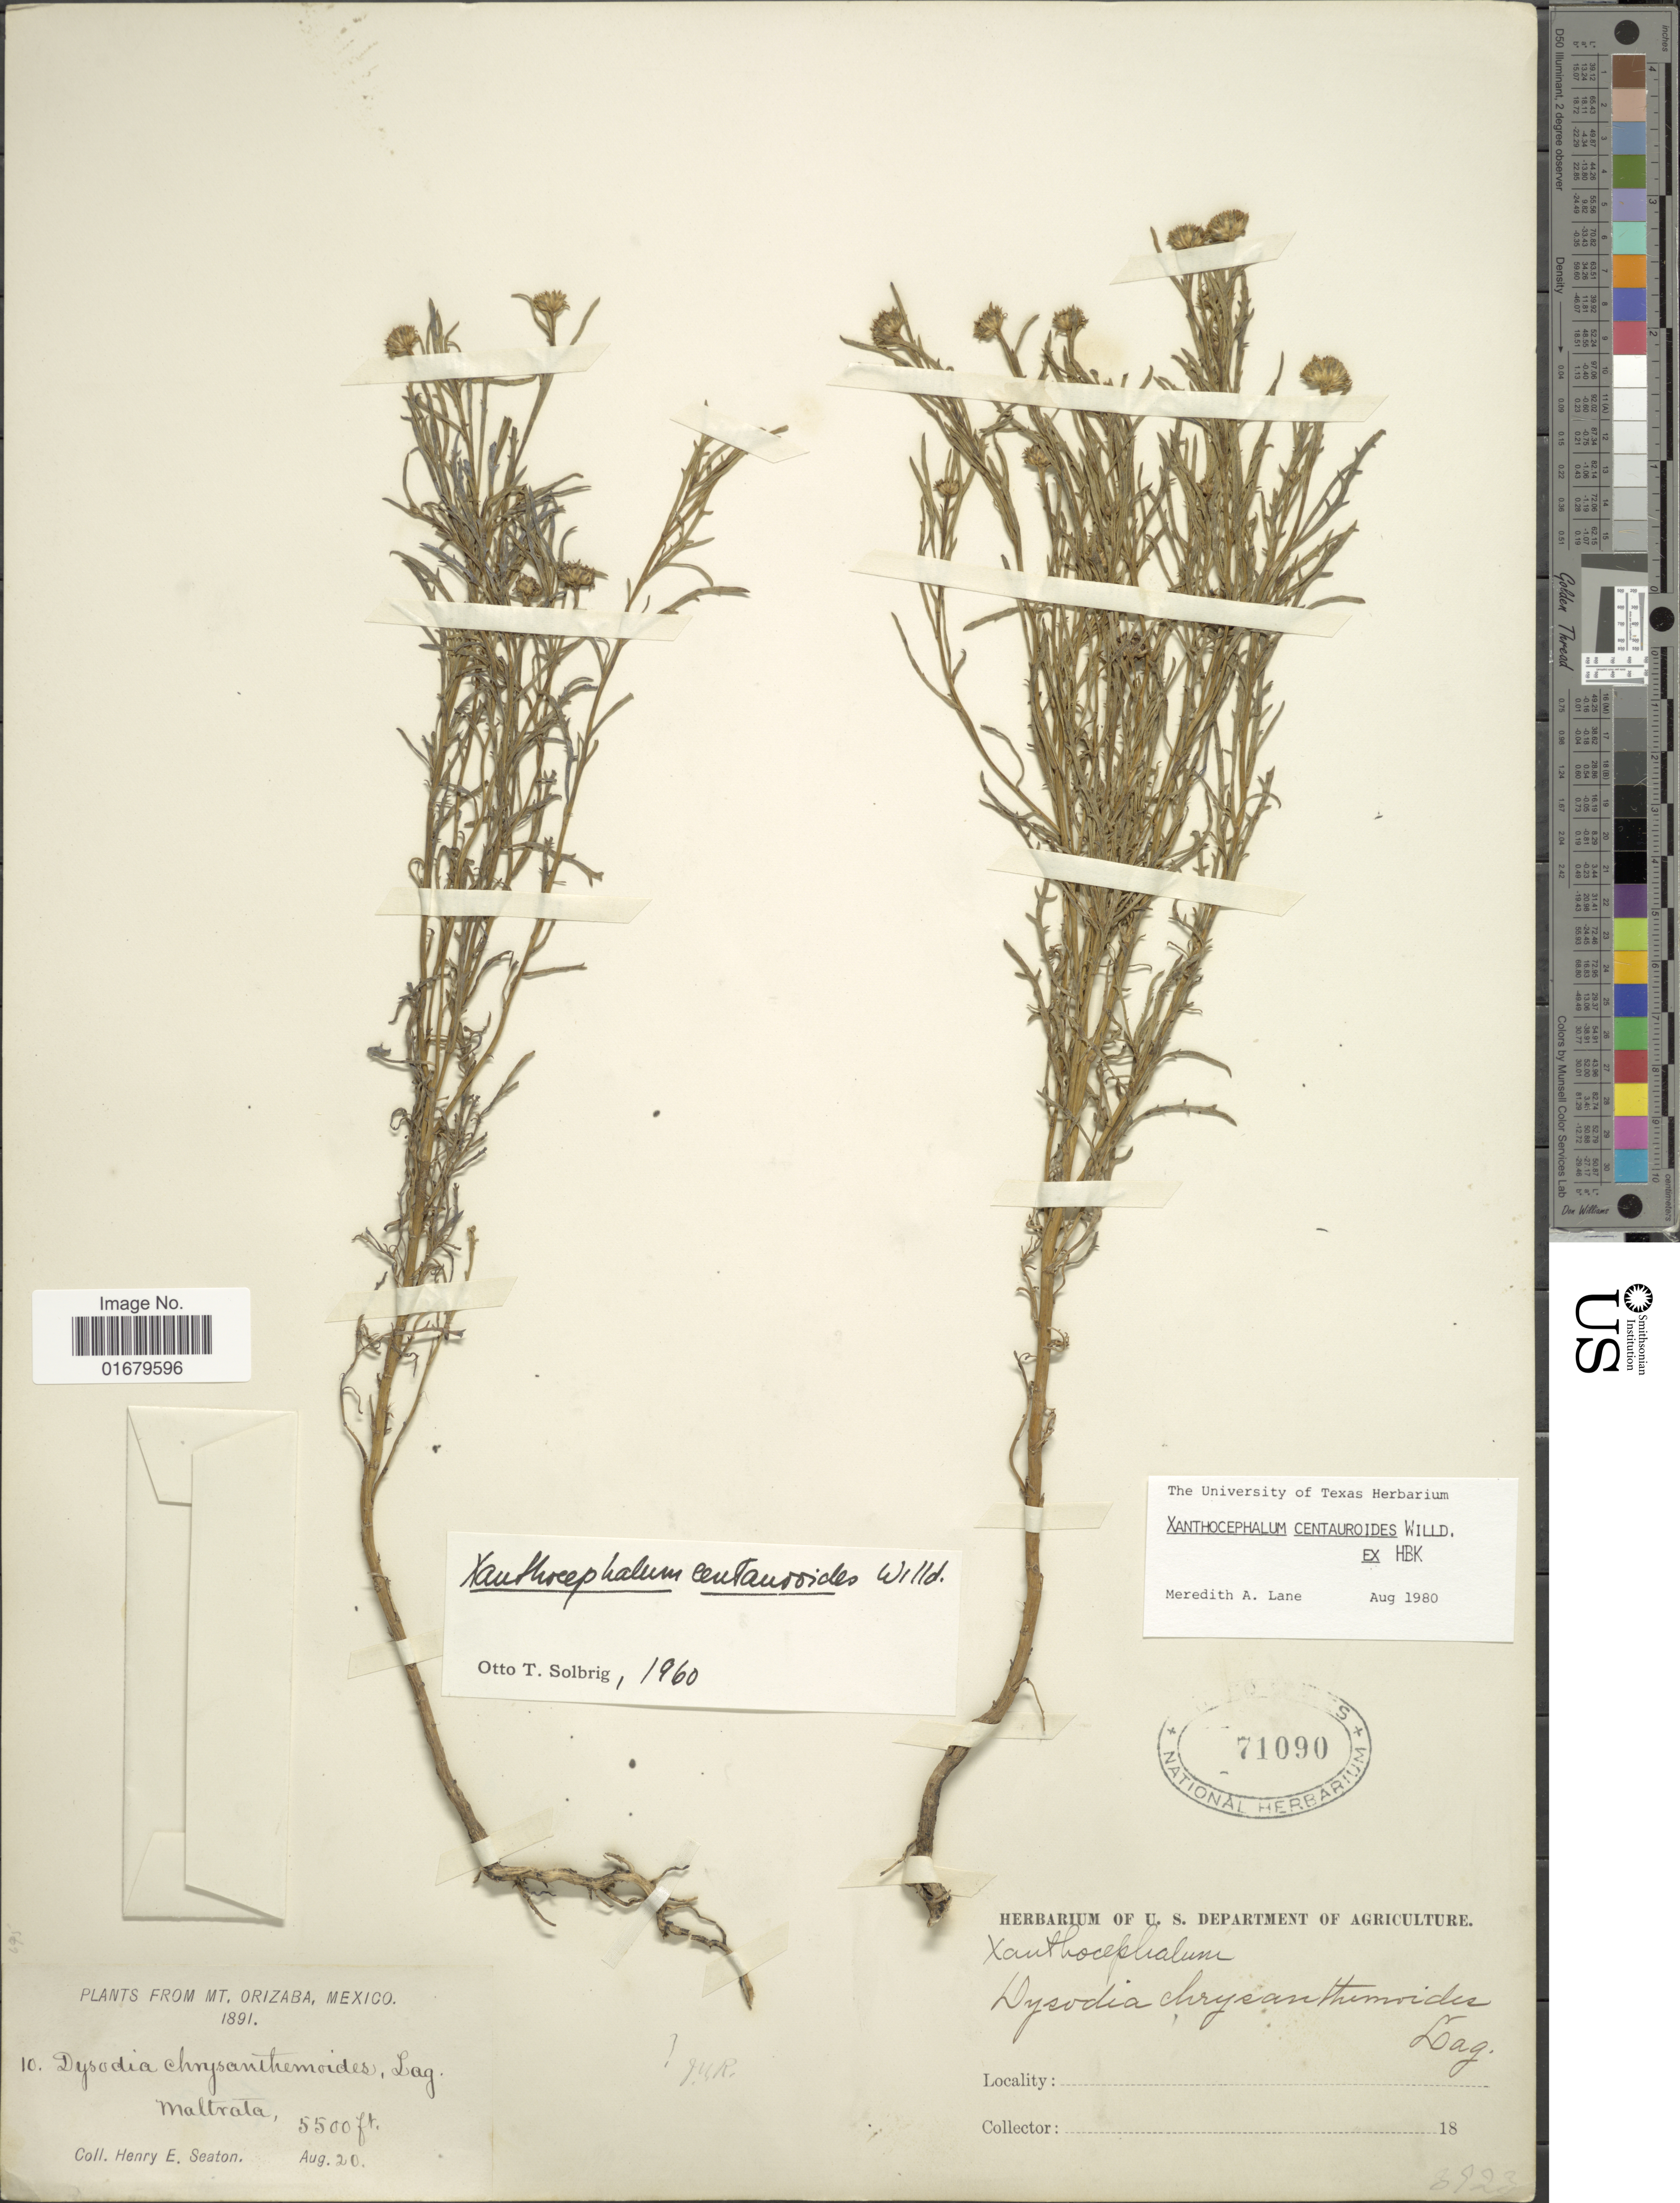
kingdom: Plantae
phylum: Tracheophyta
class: Magnoliopsida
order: Asterales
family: Asteraceae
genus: Xanthocephalum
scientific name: Xanthocephalum centauroides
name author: Willd.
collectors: H. E. Seaton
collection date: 1891-08-20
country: Mexico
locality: Mt. Orizaba, Maltrata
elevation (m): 1676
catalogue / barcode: US 71090